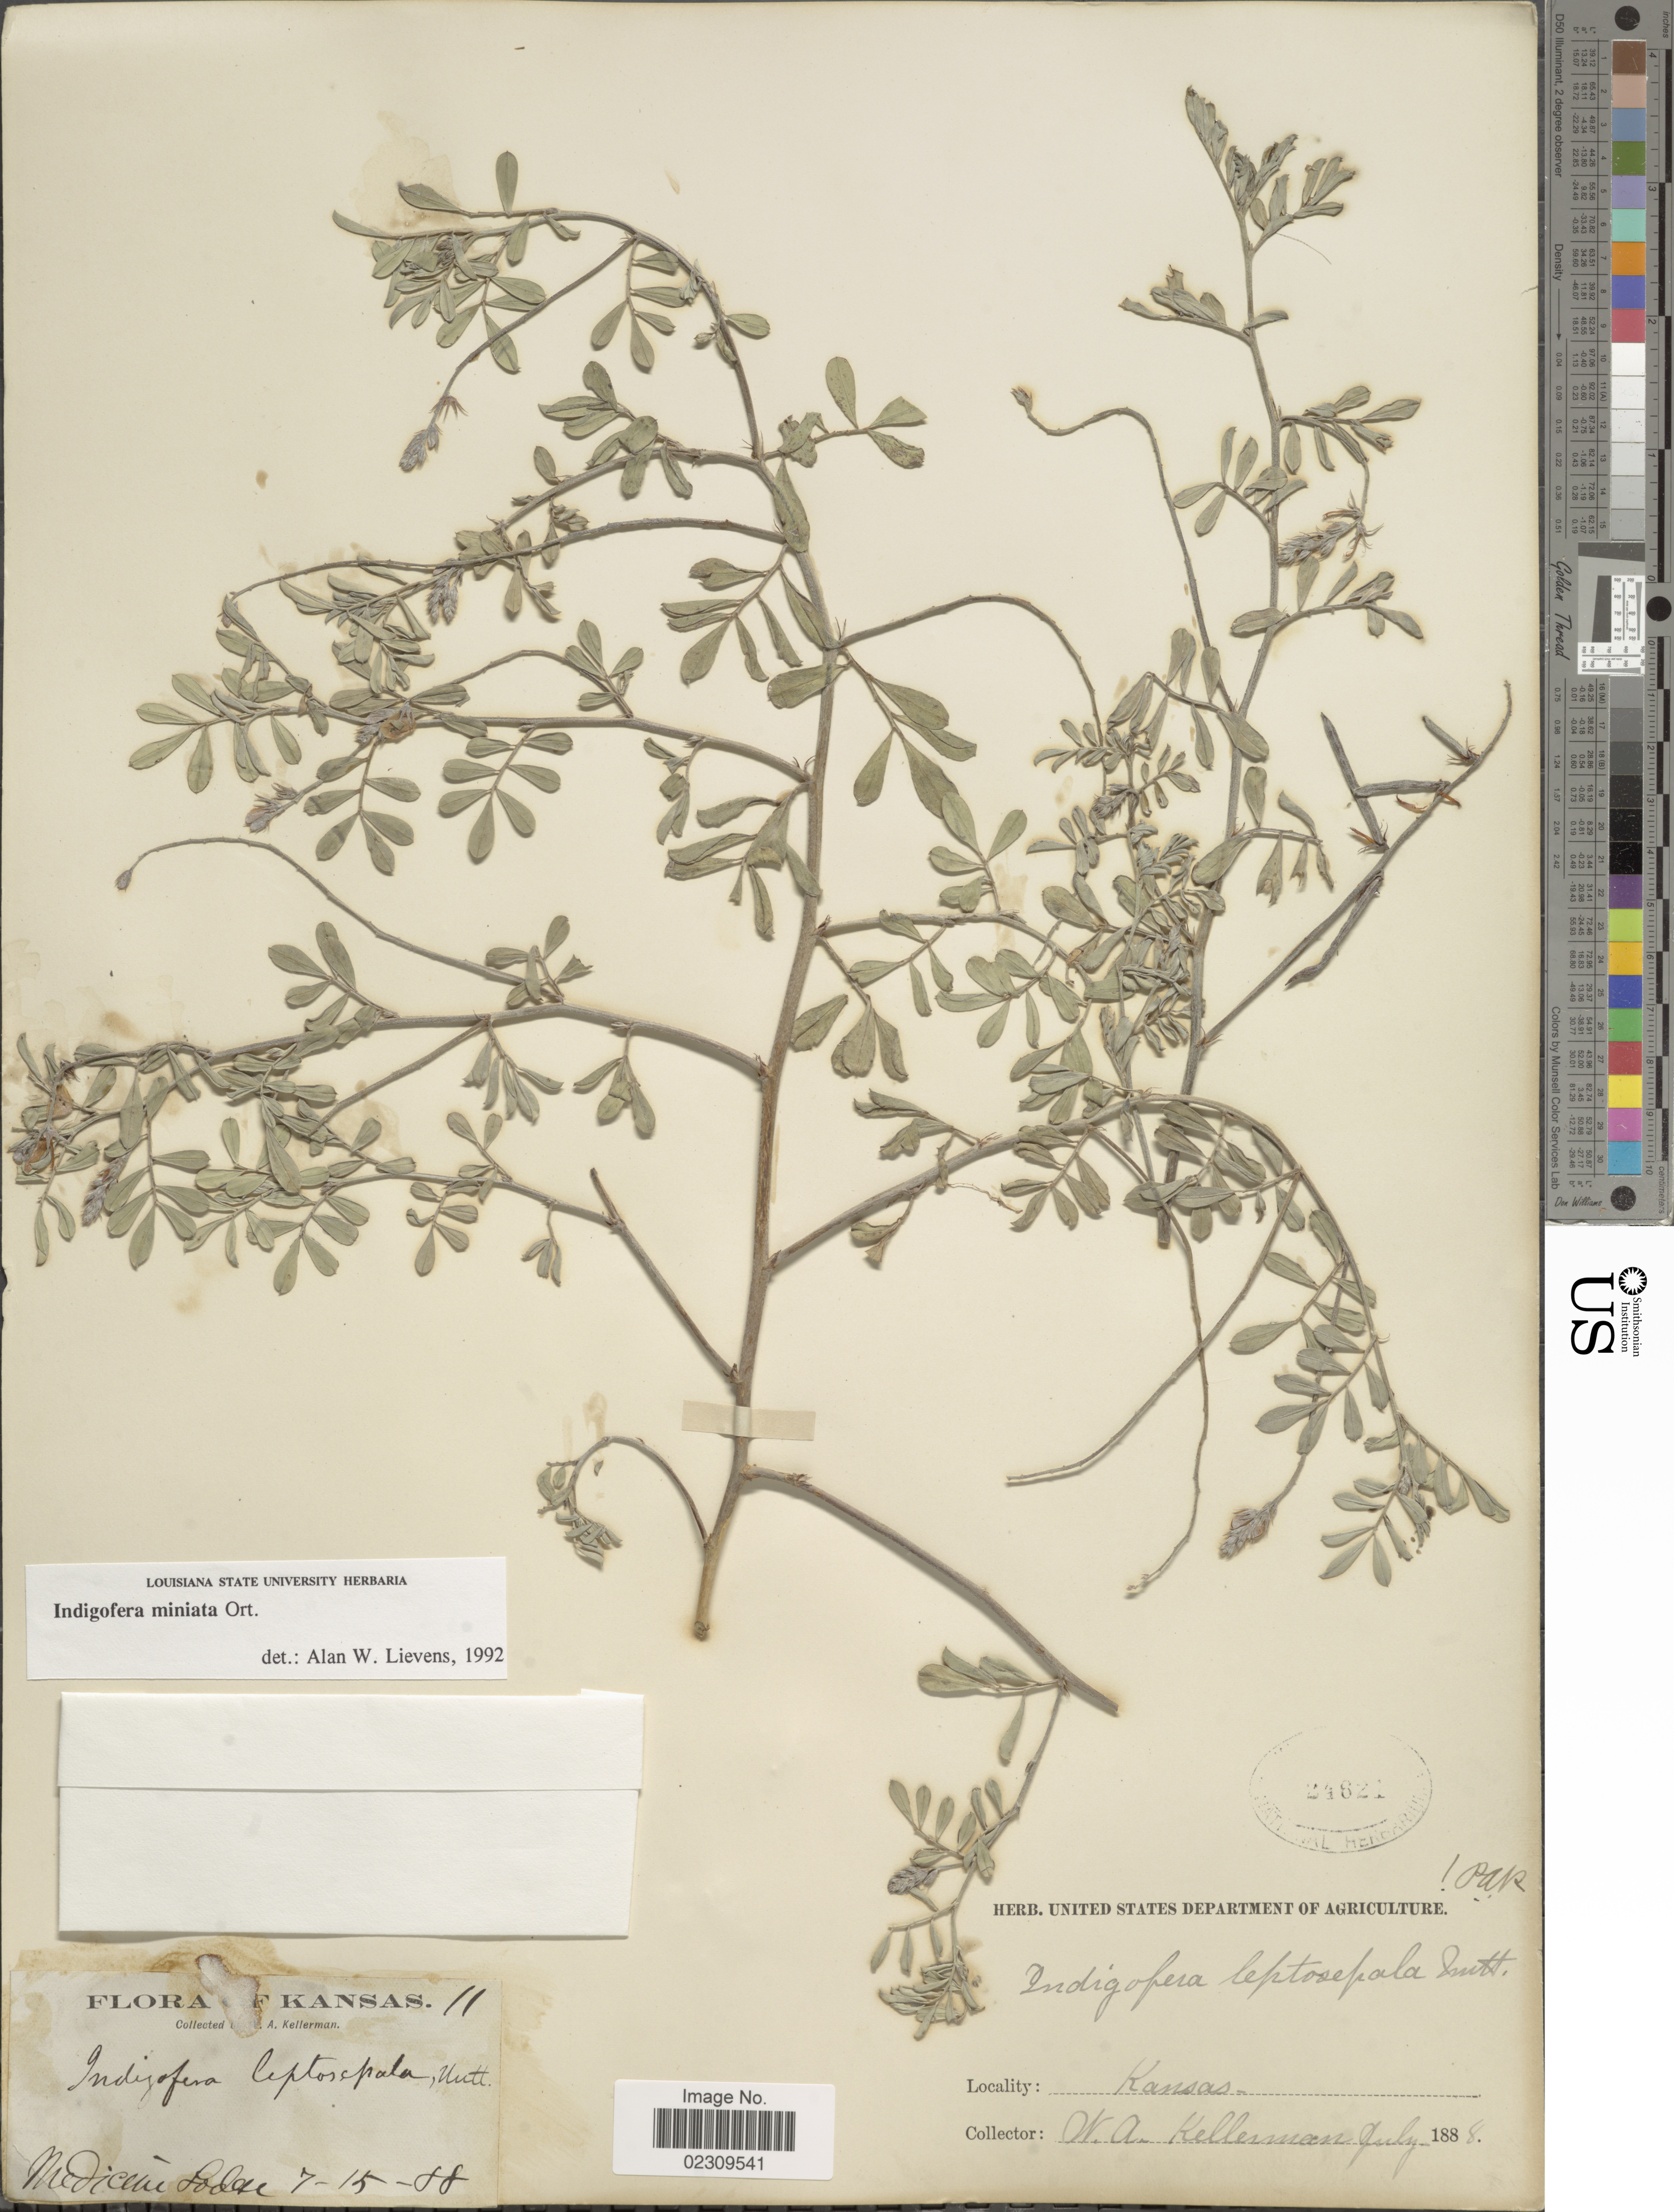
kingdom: Plantae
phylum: Tracheophyta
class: Magnoliopsida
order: Fabales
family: Fabaceae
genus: Indigofera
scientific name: Indigofera miniata var. leptosepala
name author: Ortega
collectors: W. Kellerman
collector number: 11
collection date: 1888-07-15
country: United States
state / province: Kansas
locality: Medicine Lodge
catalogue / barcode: US 24621